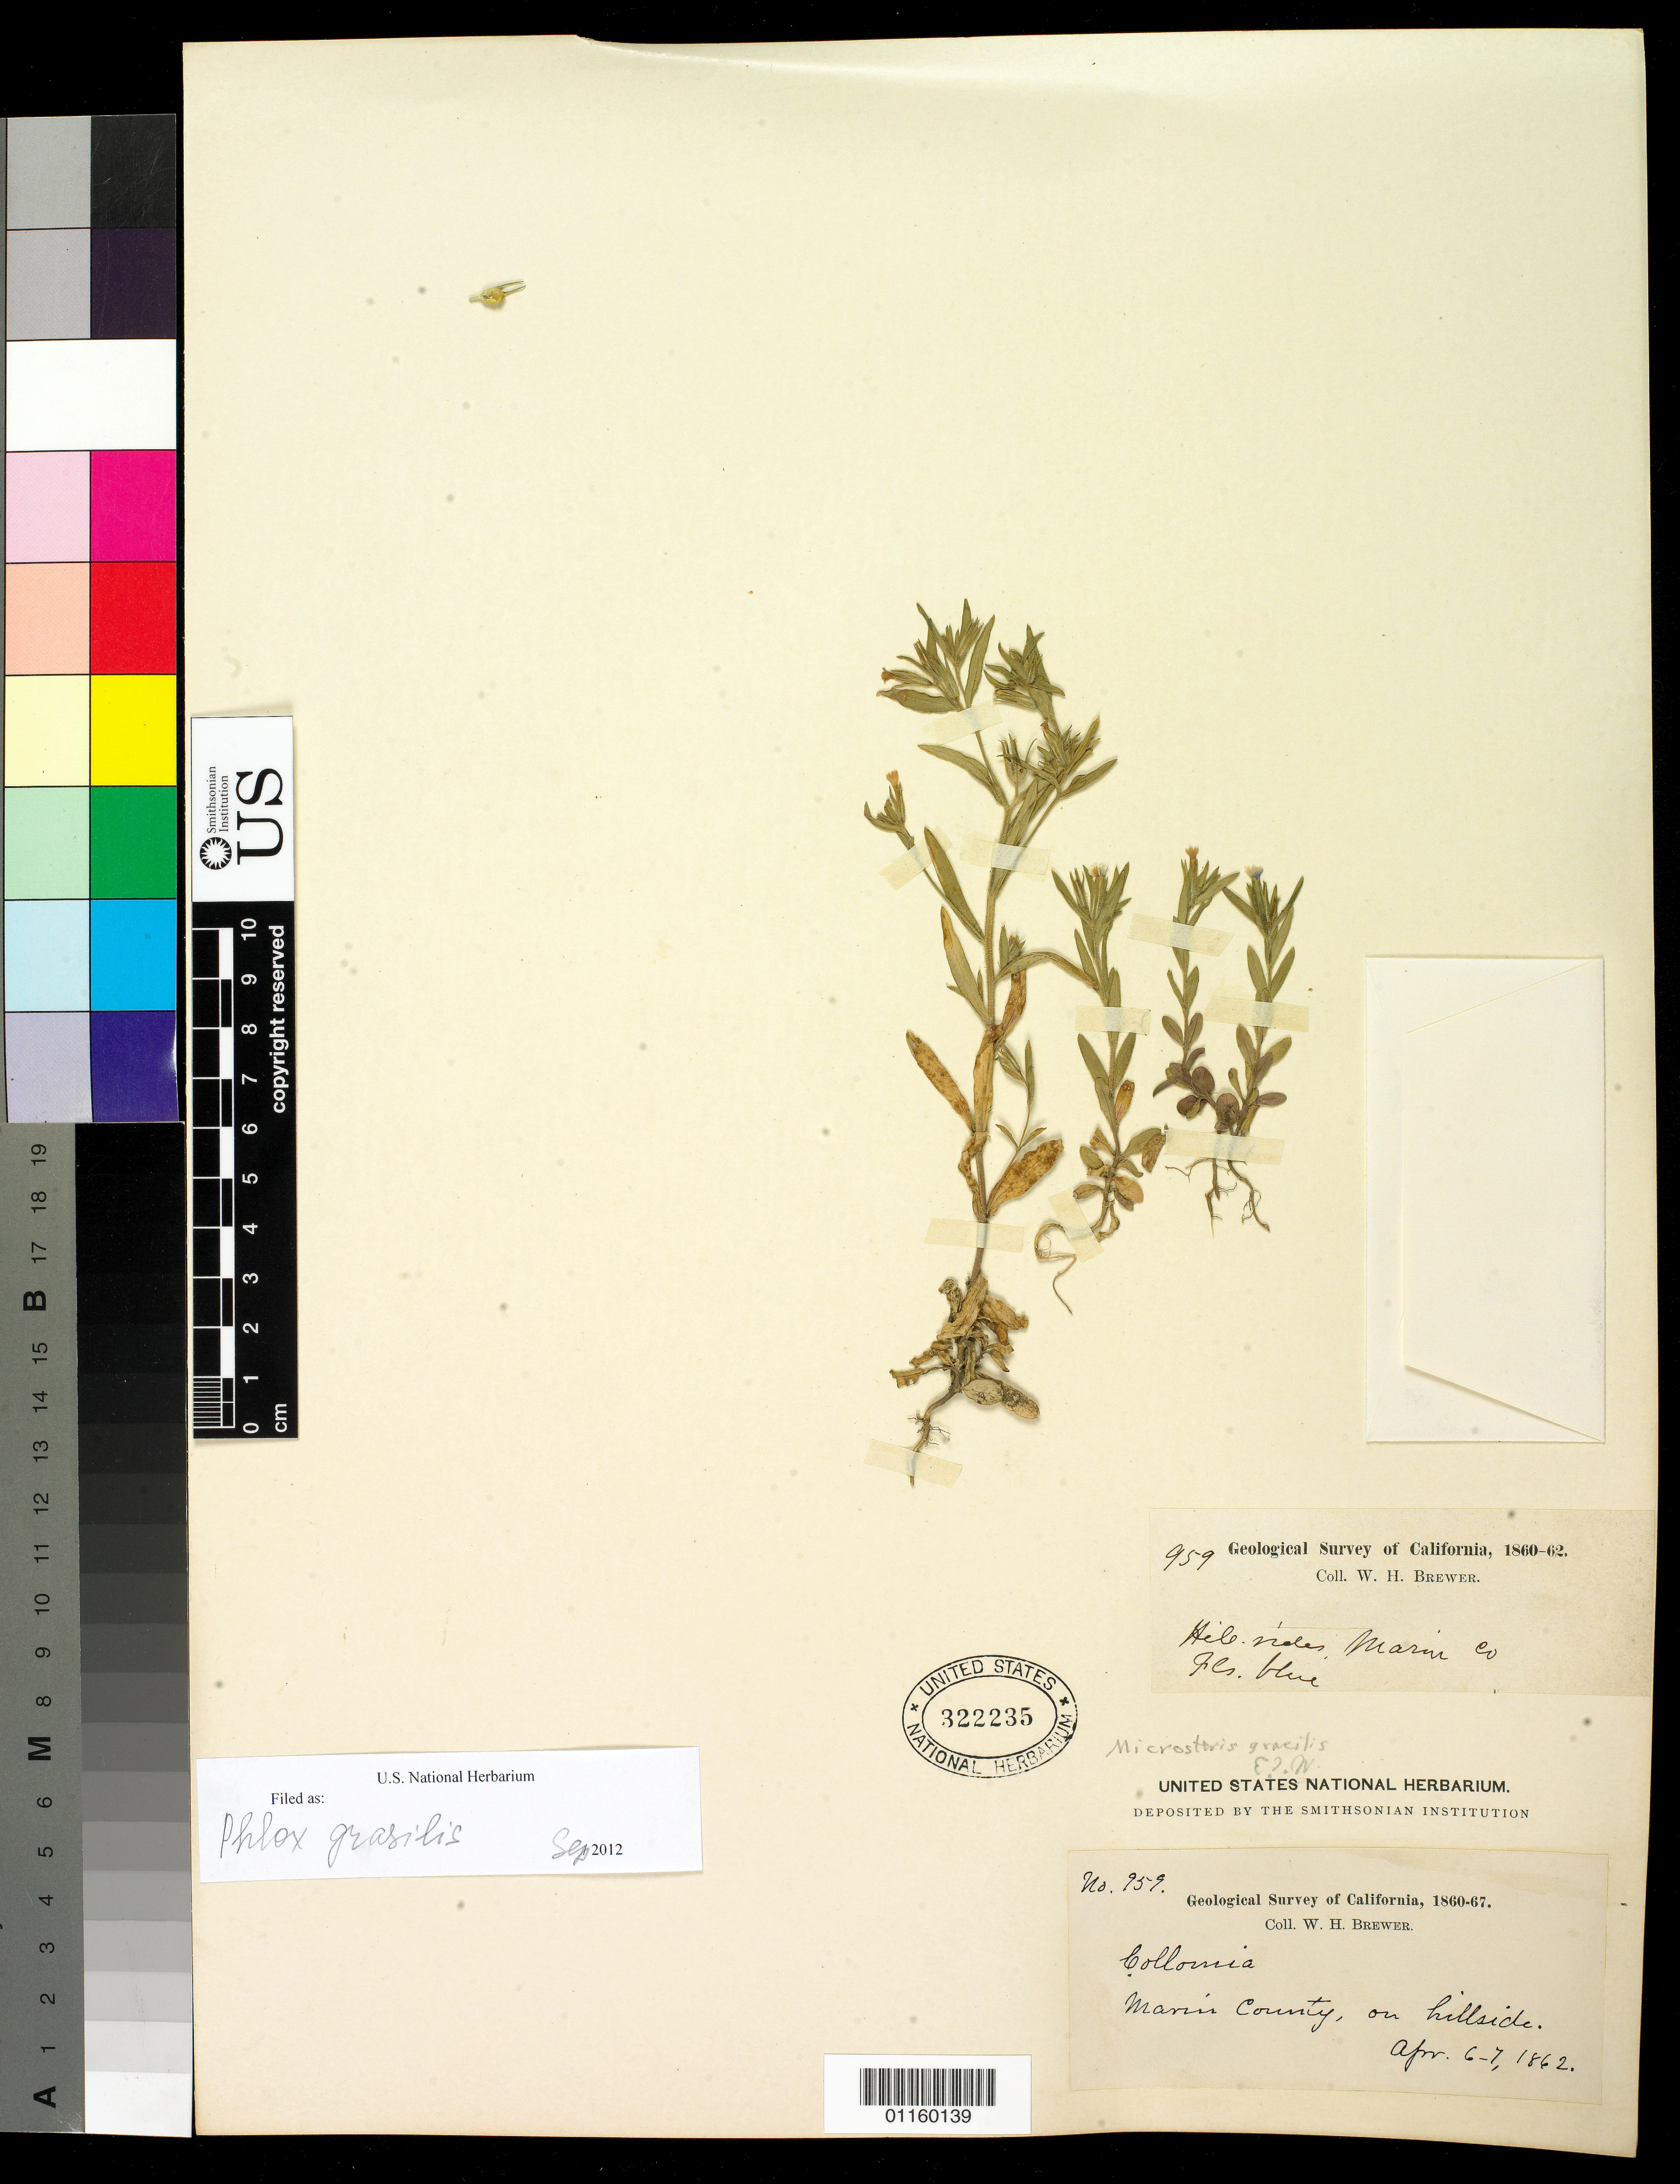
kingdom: Plantae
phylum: Tracheophyta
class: Magnoliopsida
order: Ericales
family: Polemoniaceae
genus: Microsteris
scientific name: Microsteris gracilis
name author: (Hook.) Greene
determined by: (US) Smithsonian Institution - National Museum of Natural History - Department of Botany (UNITED STATES)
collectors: W. H. Brewer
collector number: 959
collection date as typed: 6 Apr 1862 and 7 Apr 1862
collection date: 1862-04-06,1862-04-07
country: United States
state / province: California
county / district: Marin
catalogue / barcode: US 322235